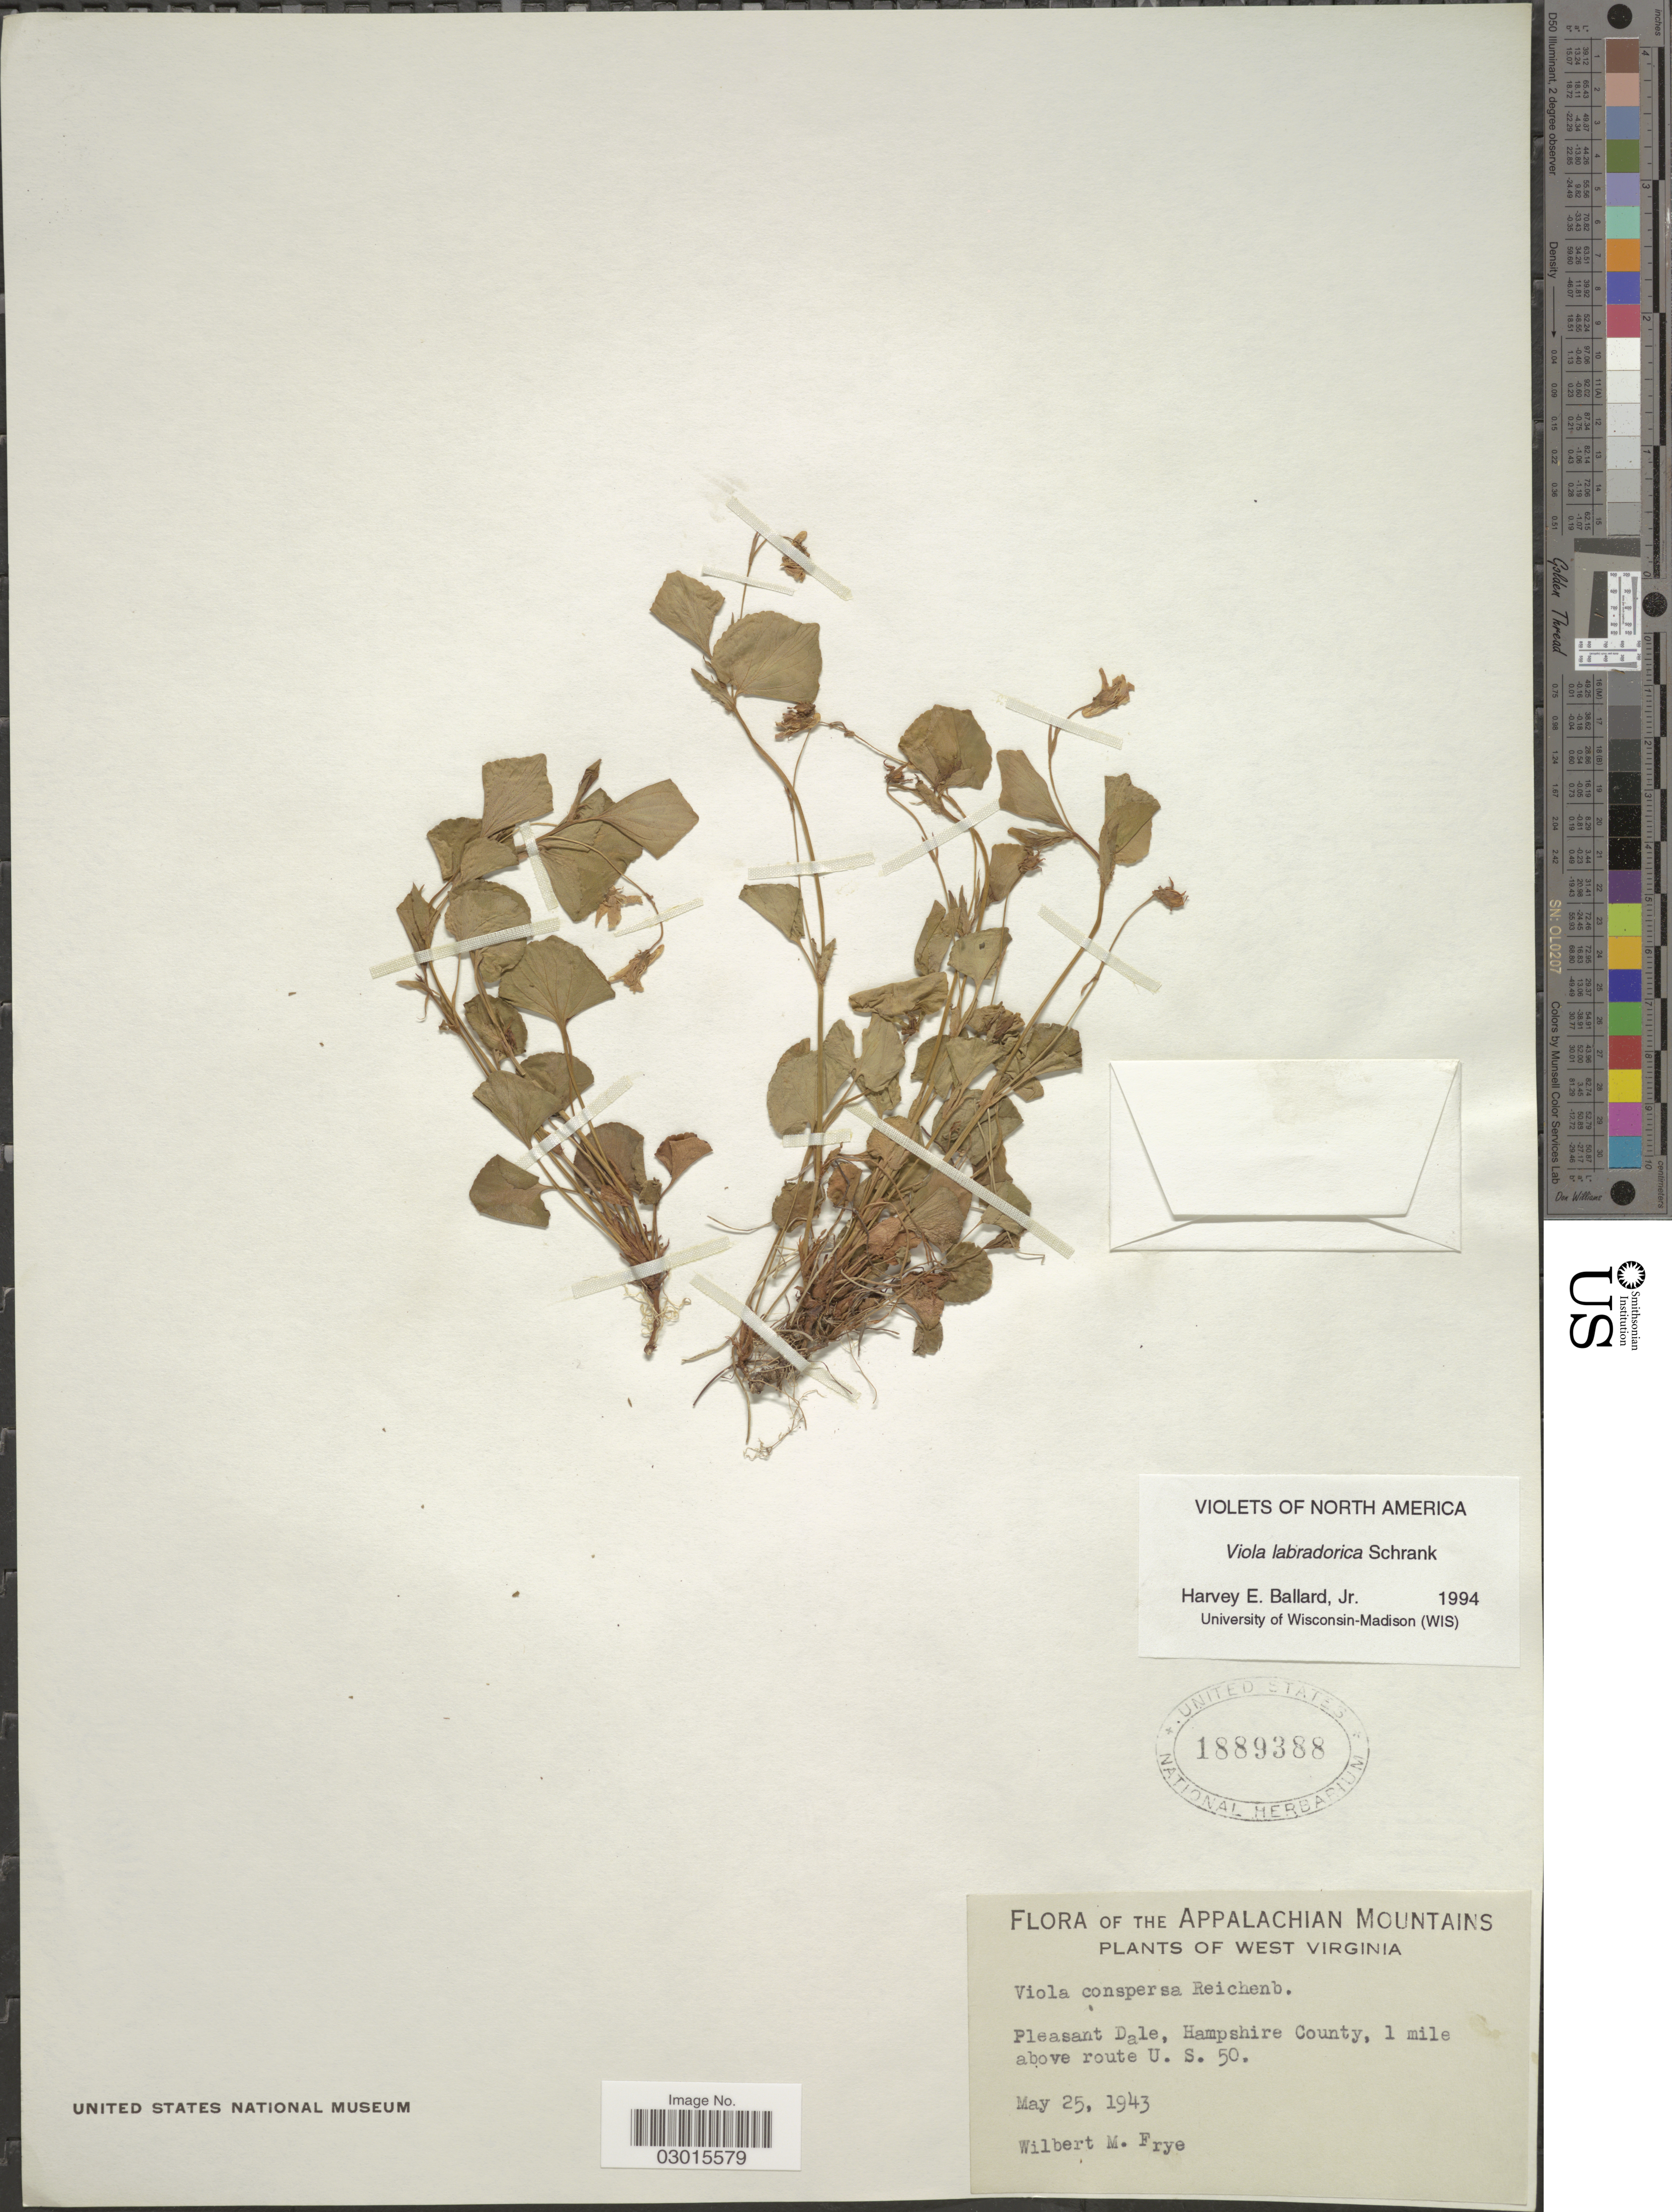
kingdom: Plantae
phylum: Tracheophyta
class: Magnoliopsida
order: Malpighiales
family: Violaceae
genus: Viola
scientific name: Viola labradorica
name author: Schrank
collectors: W. Frye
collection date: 1943-05-25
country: United States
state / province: West Virginia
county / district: Hampshire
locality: The Appalachian Mountains. Pleasant Dale, Hampshire County, 1 mile above route U.S. 50.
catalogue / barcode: US 1889388